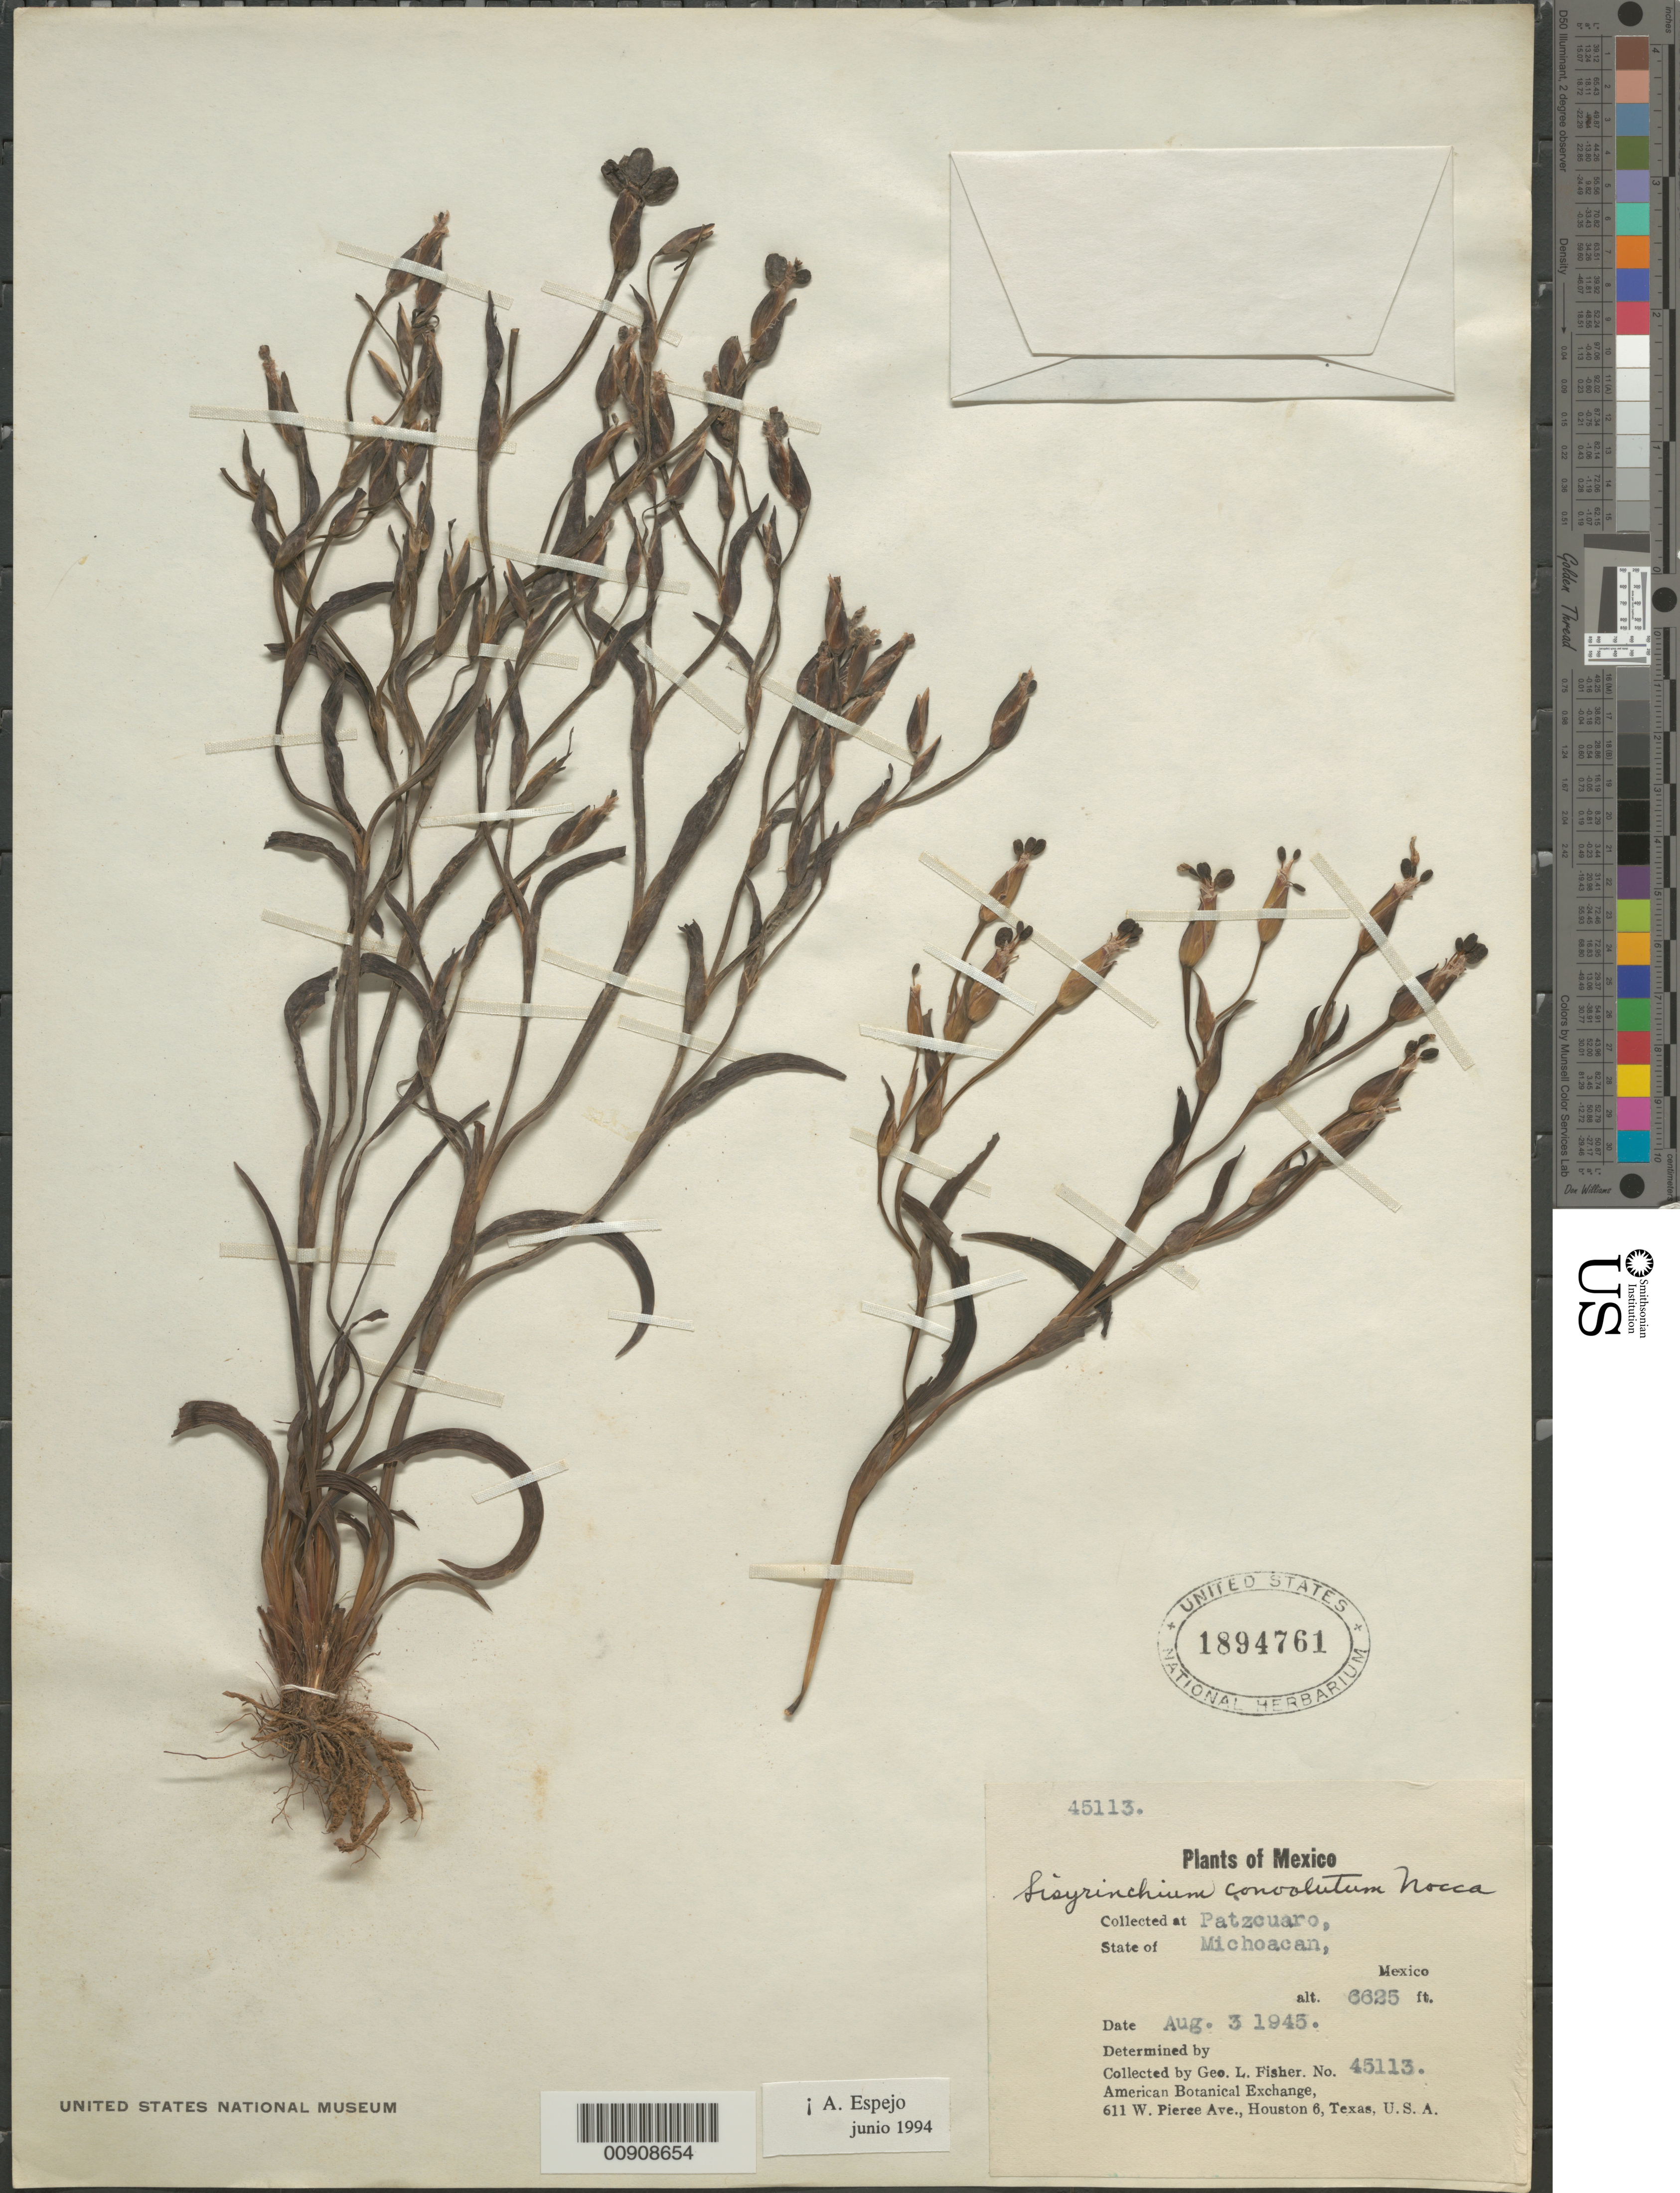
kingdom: Plantae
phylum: Tracheophyta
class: Liliopsida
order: Asparagales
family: Iridaceae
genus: Sisyrinchium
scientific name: Sisyrinchium convolutum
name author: Nocca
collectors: G. L. Fisher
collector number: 45113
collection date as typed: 03 Aug 1945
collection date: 1945-08-03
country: Mexico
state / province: Michoacán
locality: Patzcuaro, State of Michoacán.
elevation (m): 2019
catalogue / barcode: US 1894761